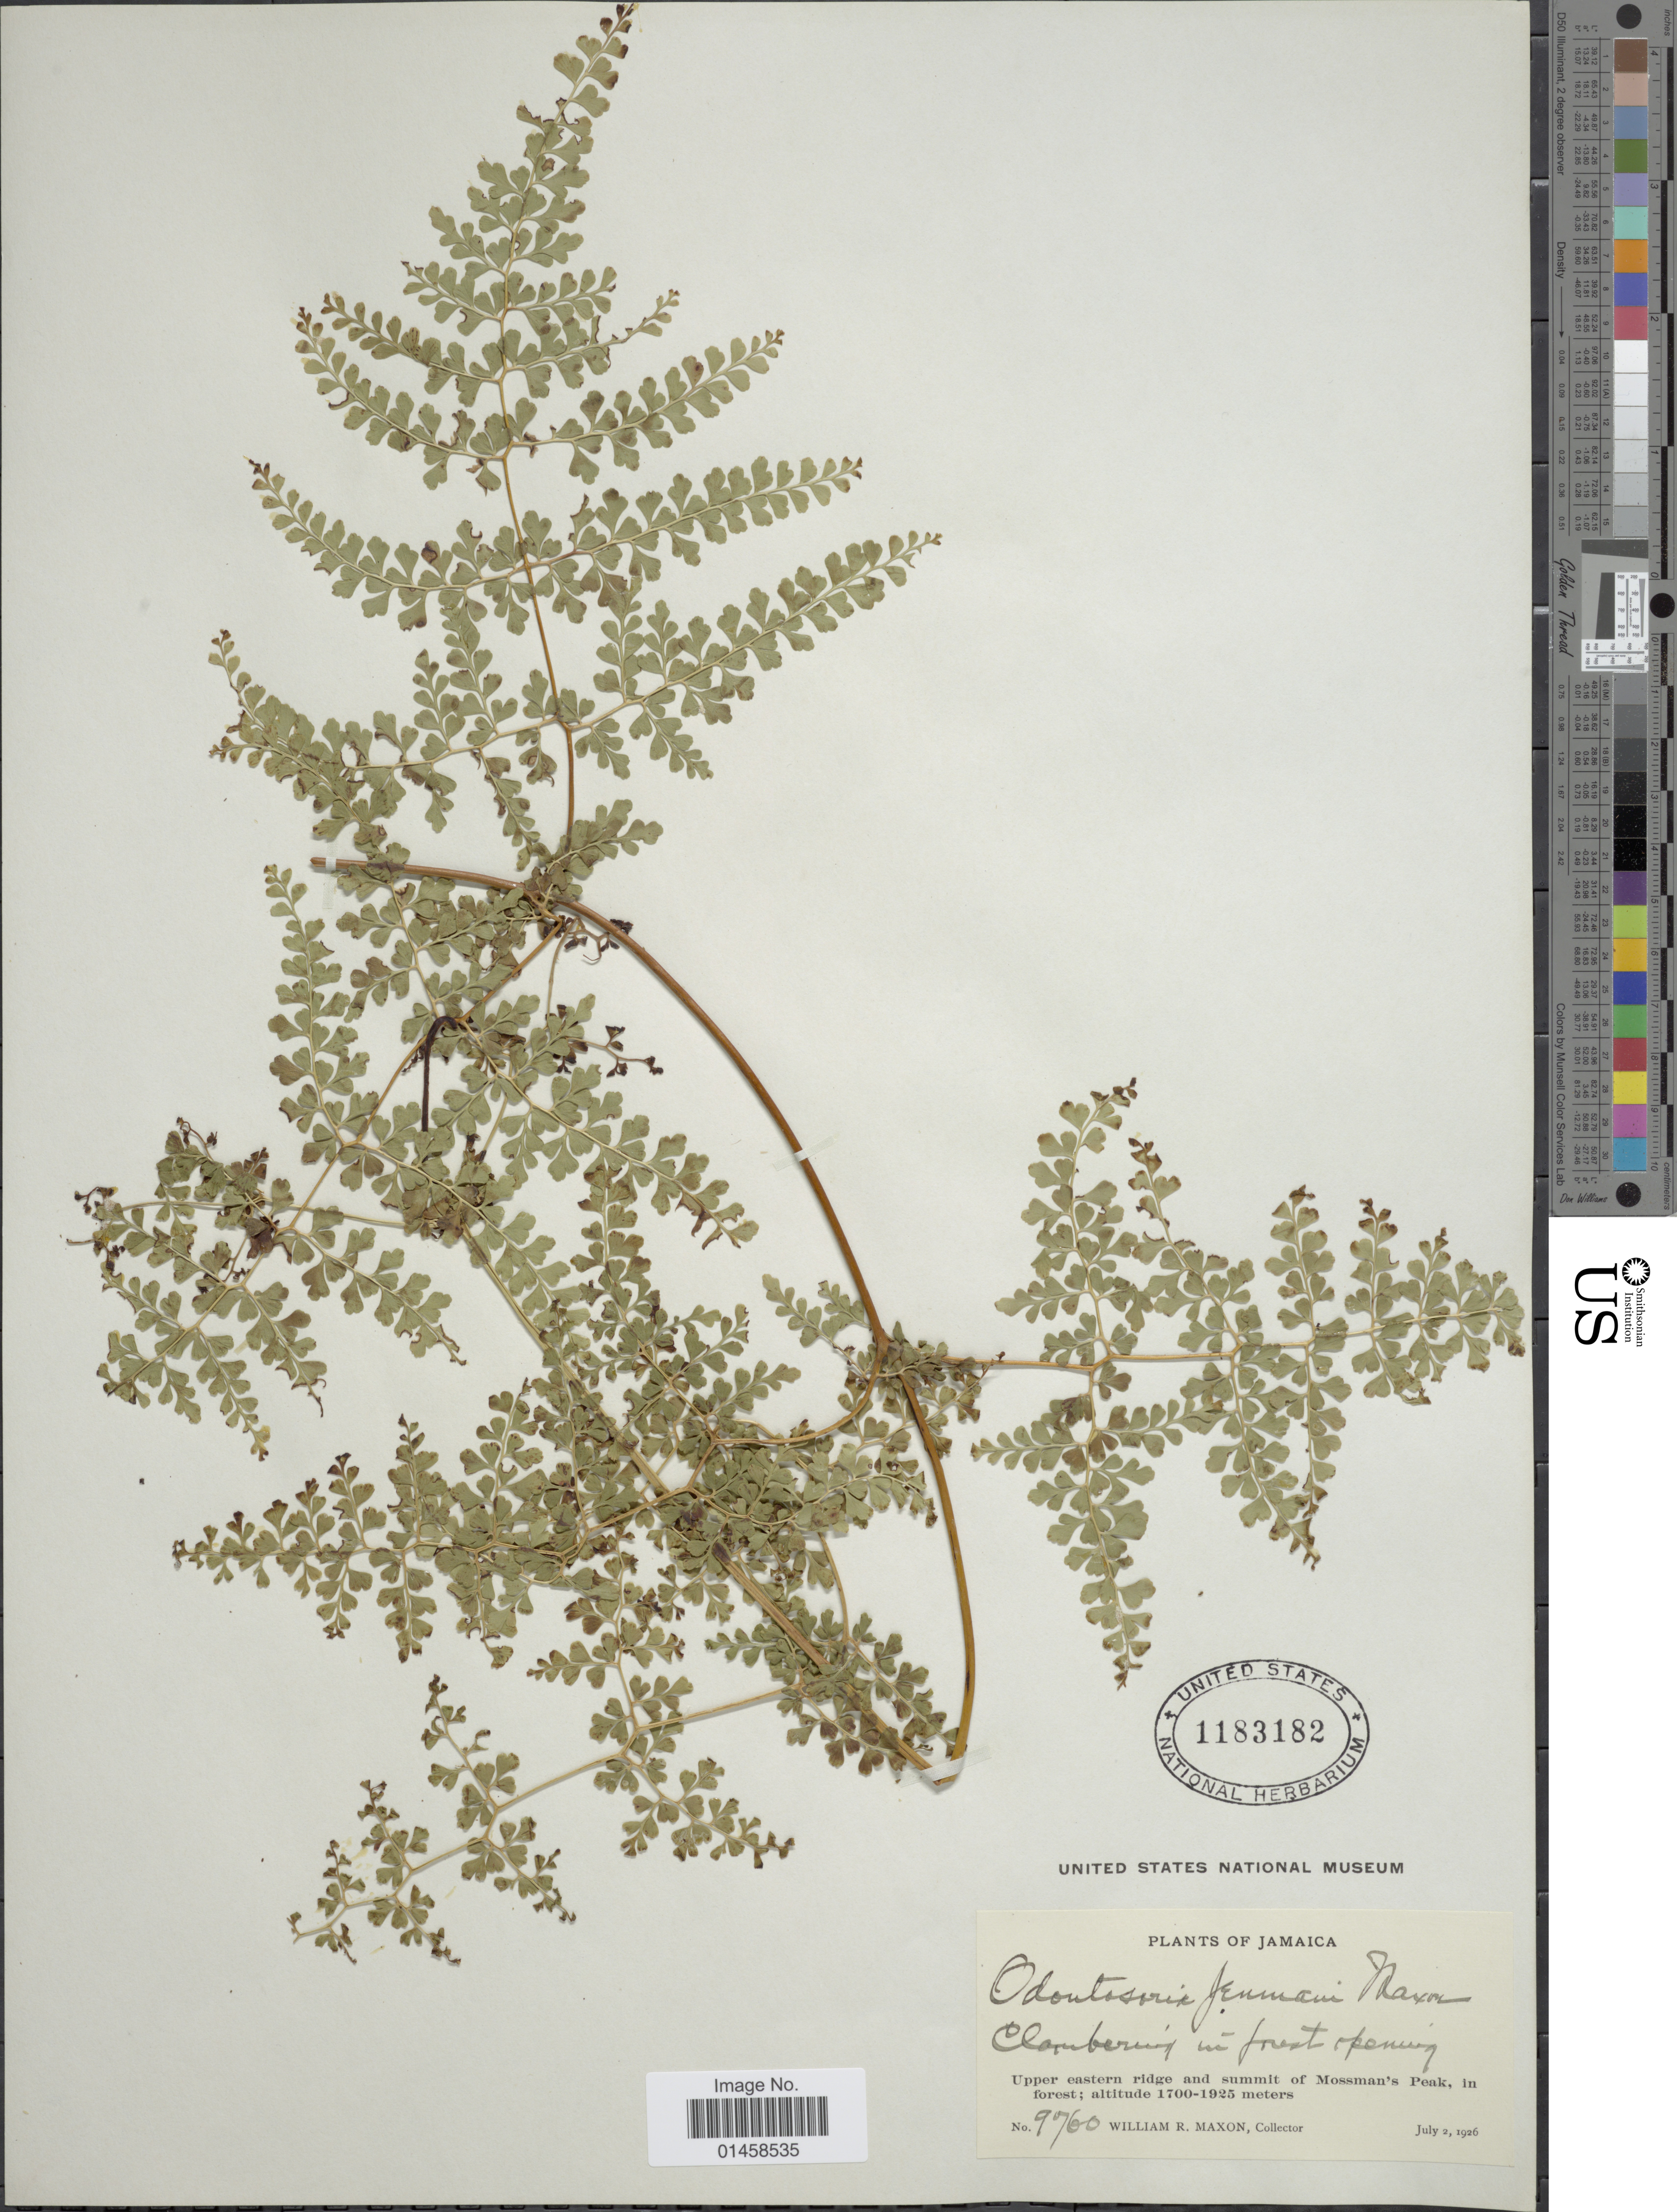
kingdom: Plantae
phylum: Tracheophyta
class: Polypodiopsida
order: Polypodiales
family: Lindsaeaceae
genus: Odontosoria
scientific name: Odontosoria jenmanii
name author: Maxon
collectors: W. R. Maxon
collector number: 9760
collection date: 1926-07-02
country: Jamaica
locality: Upper eastern ridge and summit of Mossman's peak, in forest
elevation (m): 1700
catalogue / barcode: US 1183182